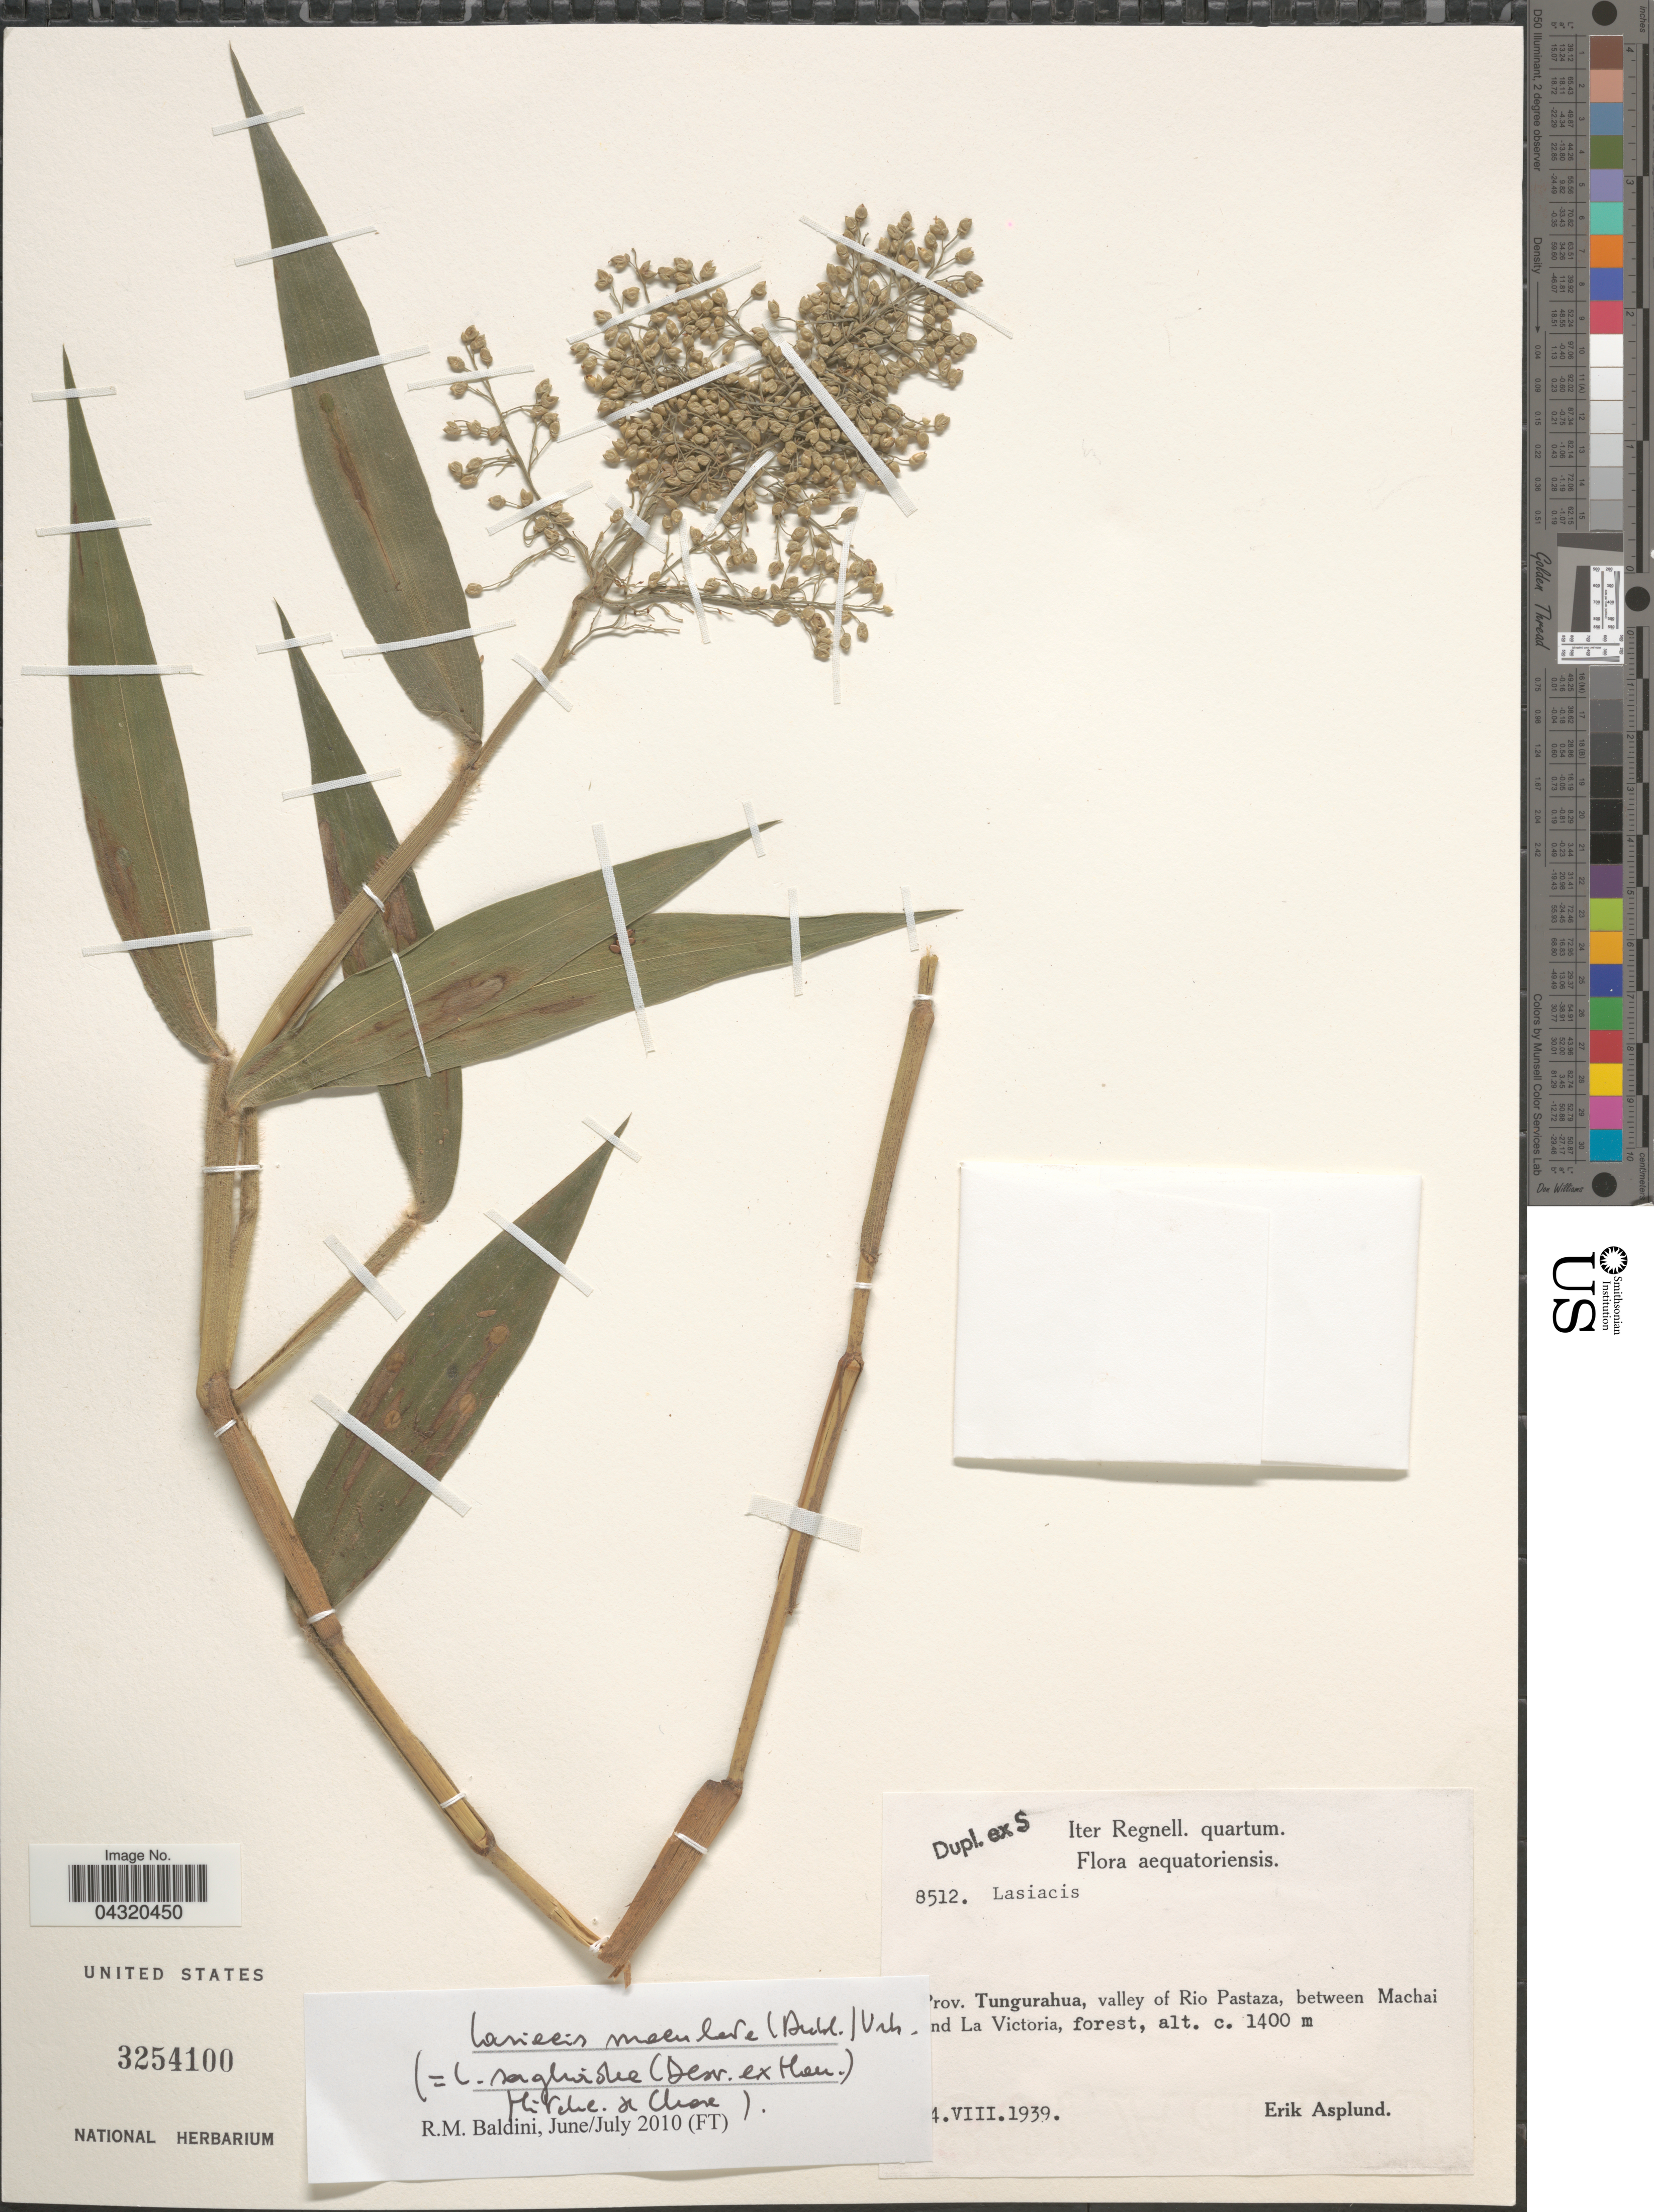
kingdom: Plantae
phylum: Tracheophyta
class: Liliopsida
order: Poales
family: Poaceae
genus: Lasiacis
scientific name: Lasiacis sorghoidea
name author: (Desv. ex Ham.) Hitchc. & Chase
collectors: E. Asplund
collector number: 8512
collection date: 1939-08-04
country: Ecuador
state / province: Tungurahua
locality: Iter Regnell. quartum. Valley of Rio Pastaza, between Machai and La Victoria.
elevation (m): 1400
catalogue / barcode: US 3254100